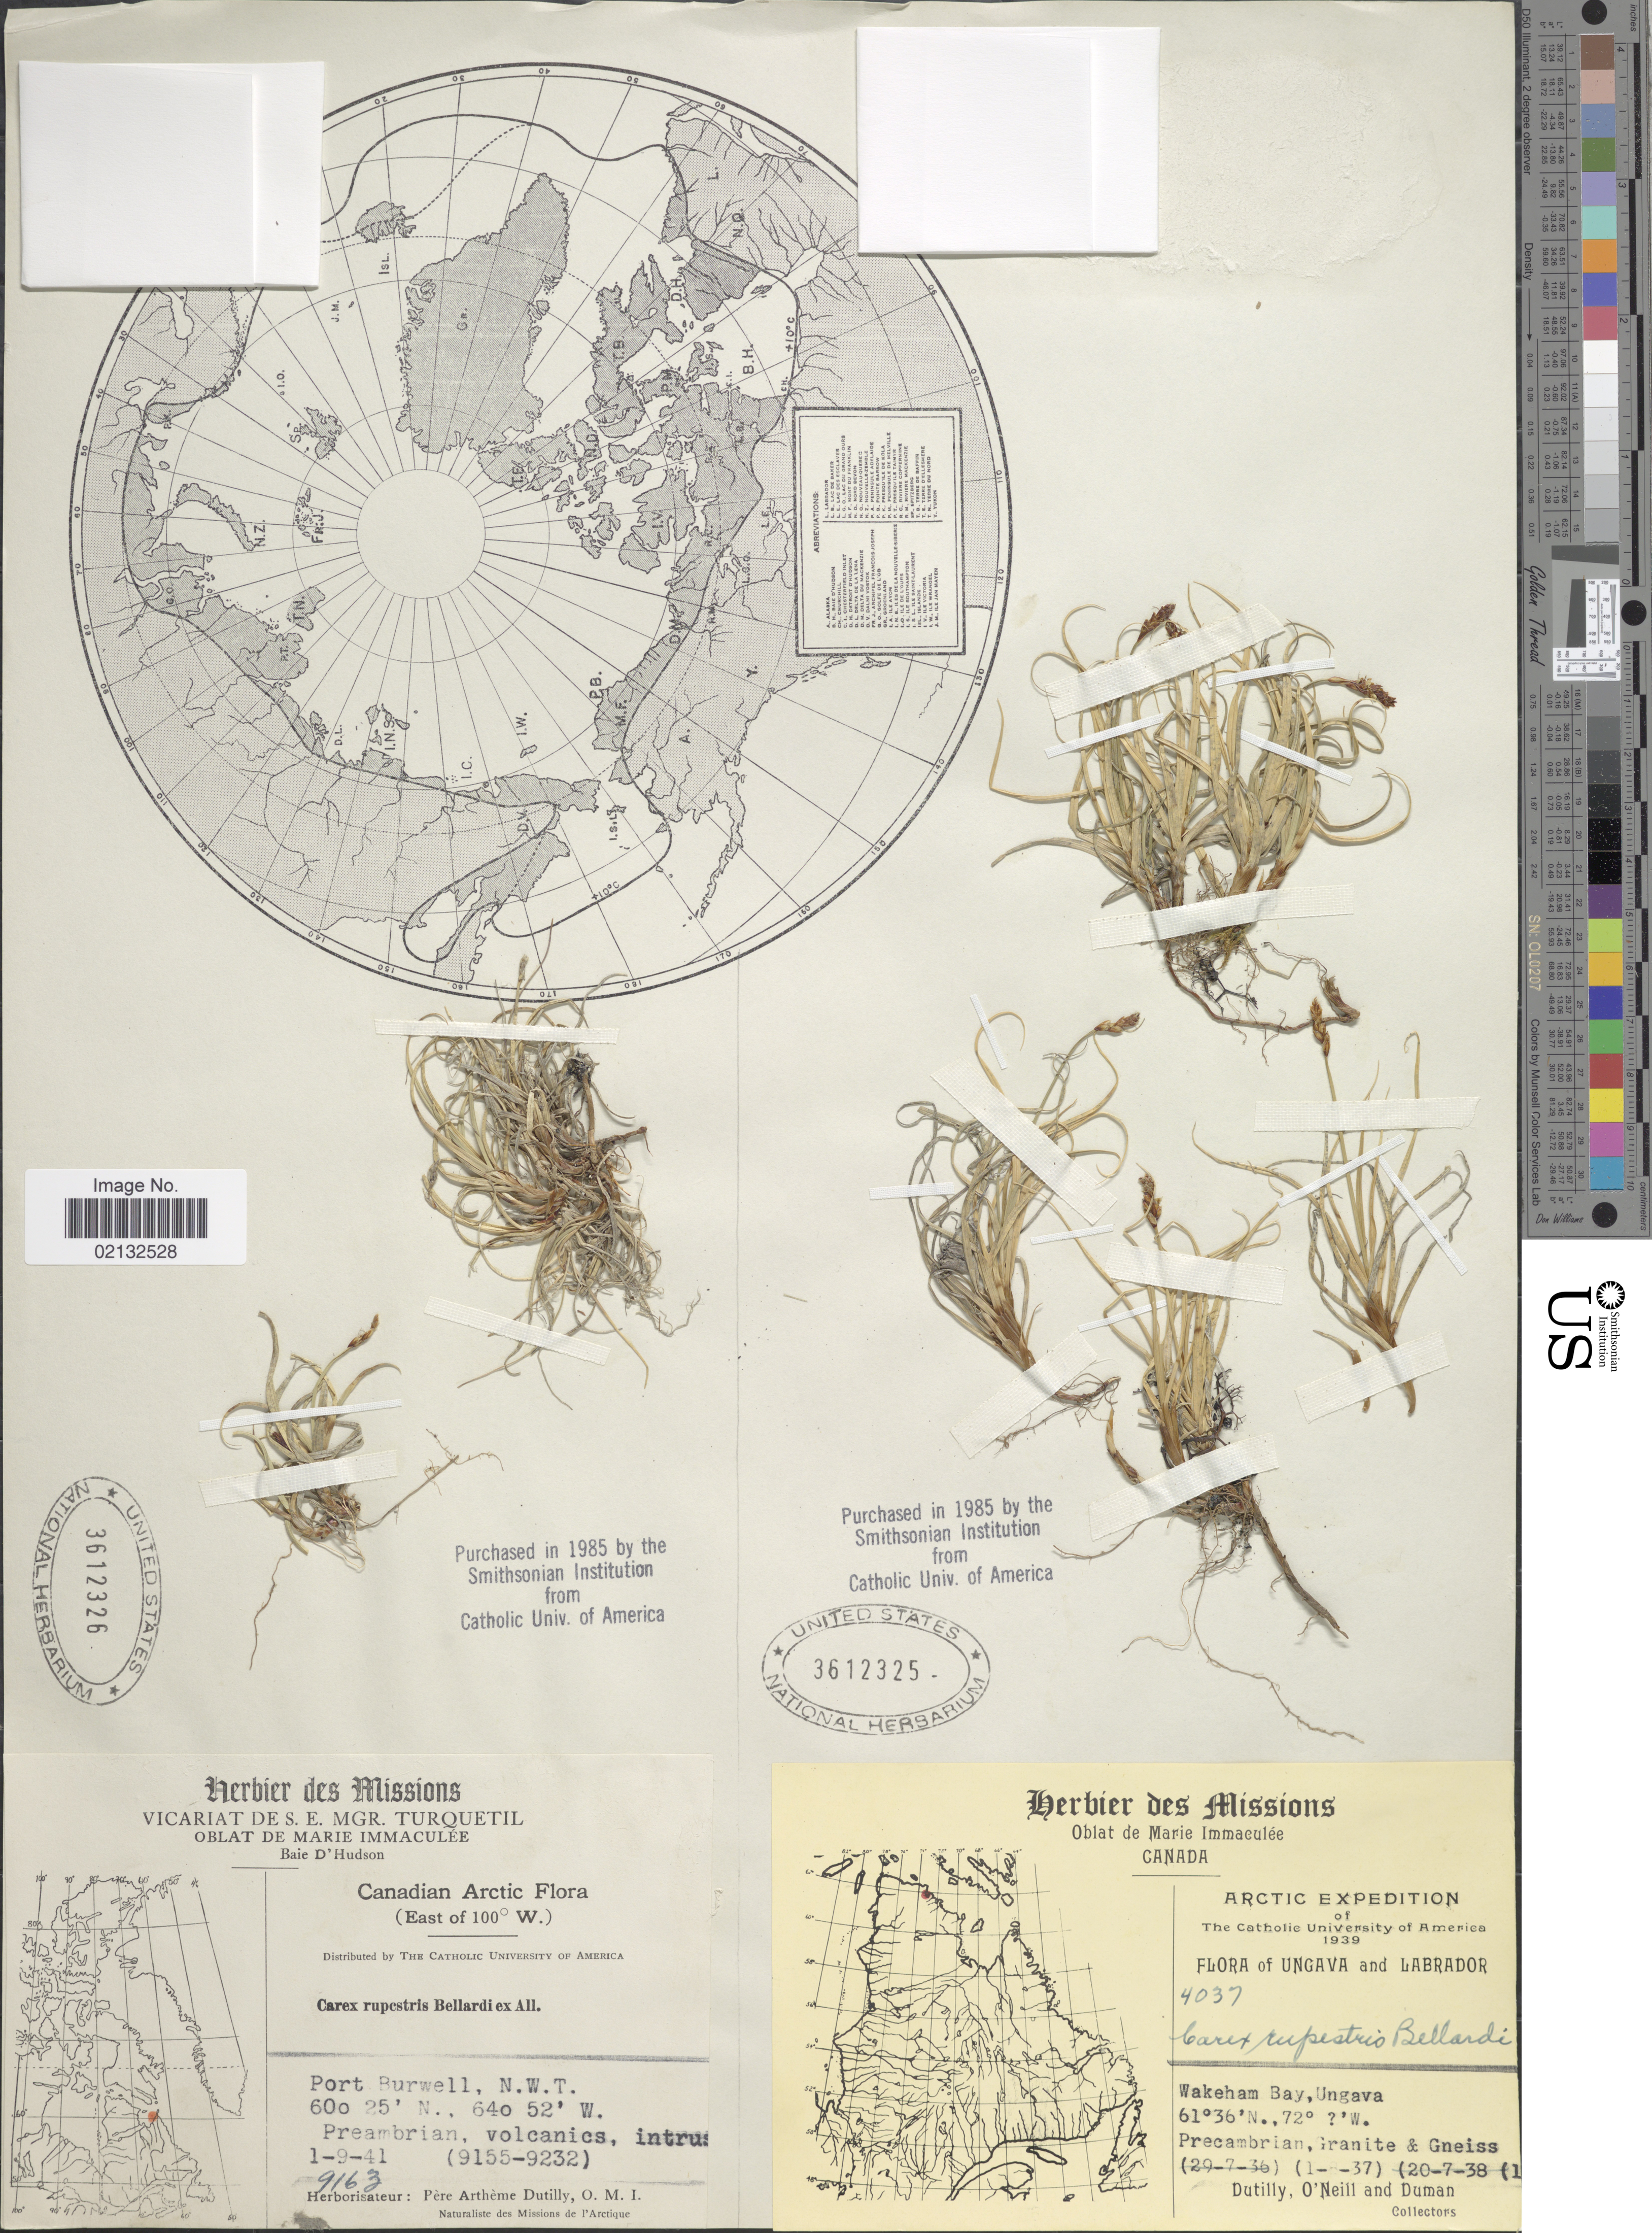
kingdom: Plantae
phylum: Tracheophyta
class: Liliopsida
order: Poales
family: Cyperaceae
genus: Carex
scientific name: Carex rupestris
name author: All.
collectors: A. Dutilly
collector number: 9163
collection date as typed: Transcribed d/m/y: 1/9/41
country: Canada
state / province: Nunavut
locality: Port Burwell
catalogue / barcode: US 3612326